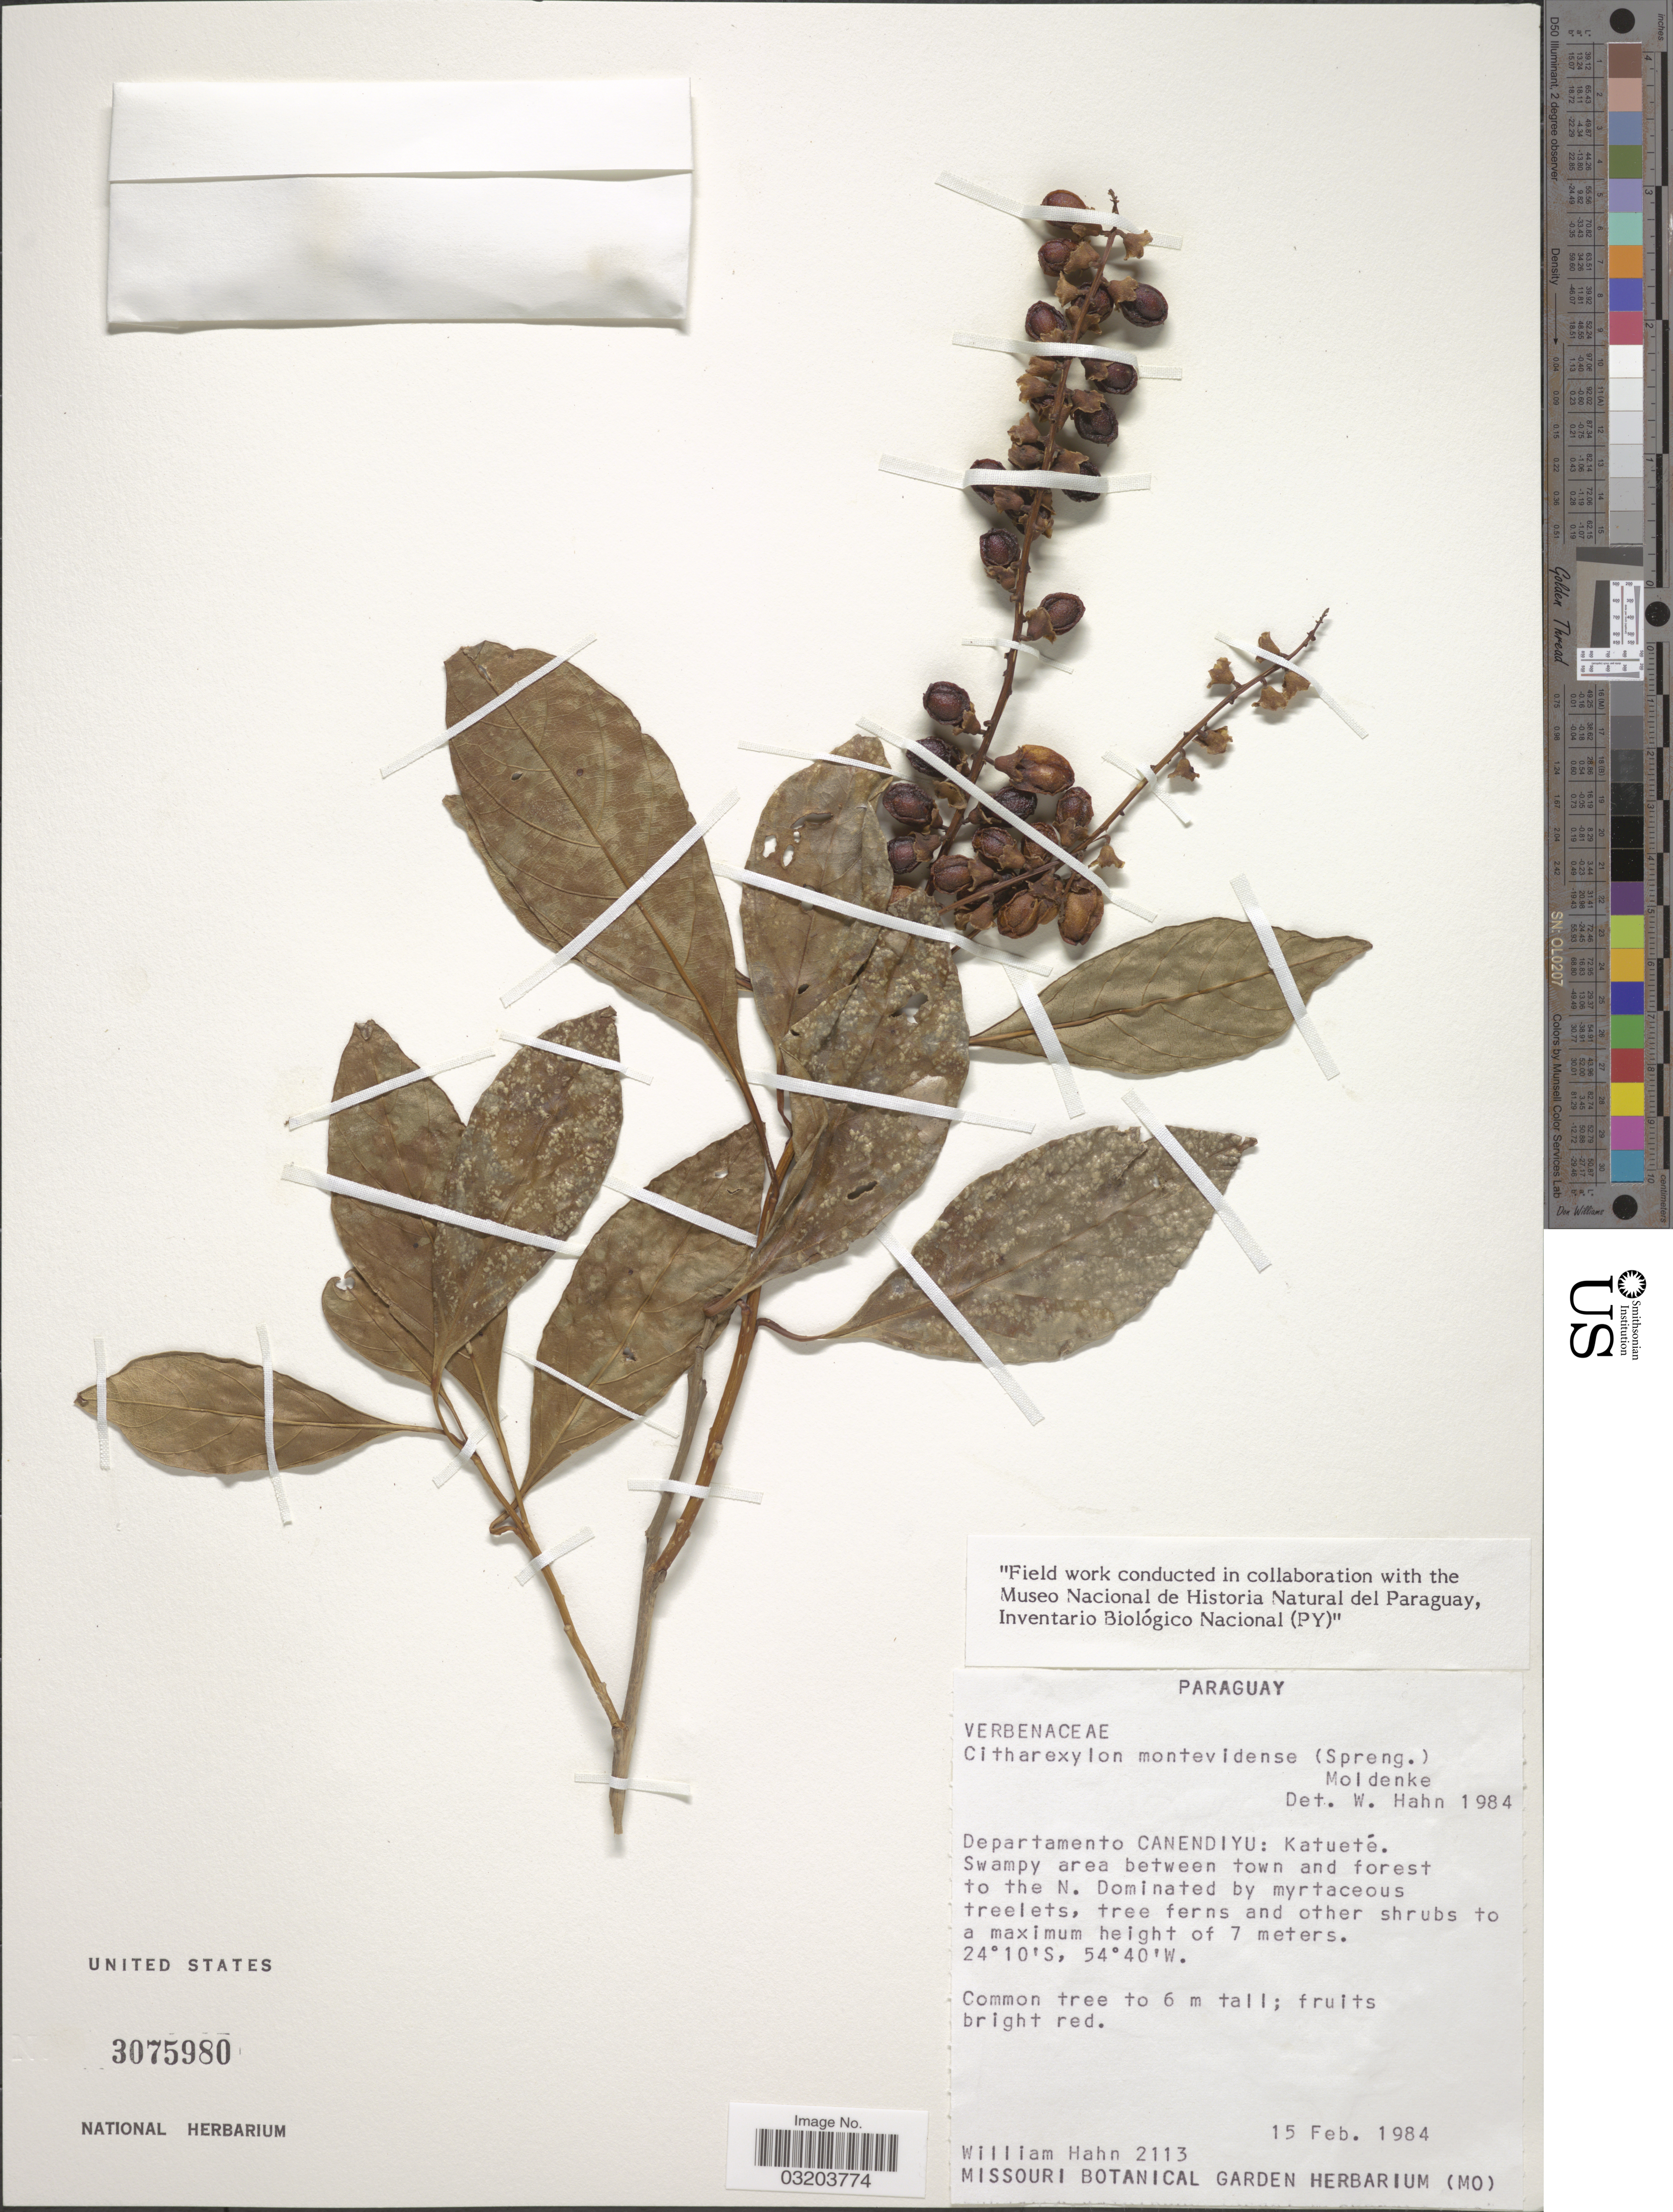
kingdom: Plantae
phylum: Tracheophyta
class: Magnoliopsida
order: Lamiales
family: Verbenaceae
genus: Citharexylum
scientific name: Citharexylum montevidense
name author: (Spreng.) Moldenke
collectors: W. Hahn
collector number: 2113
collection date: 1984-02-15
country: Paraguay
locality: Departamento Canendiyu: Katueté.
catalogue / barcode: US 3075980